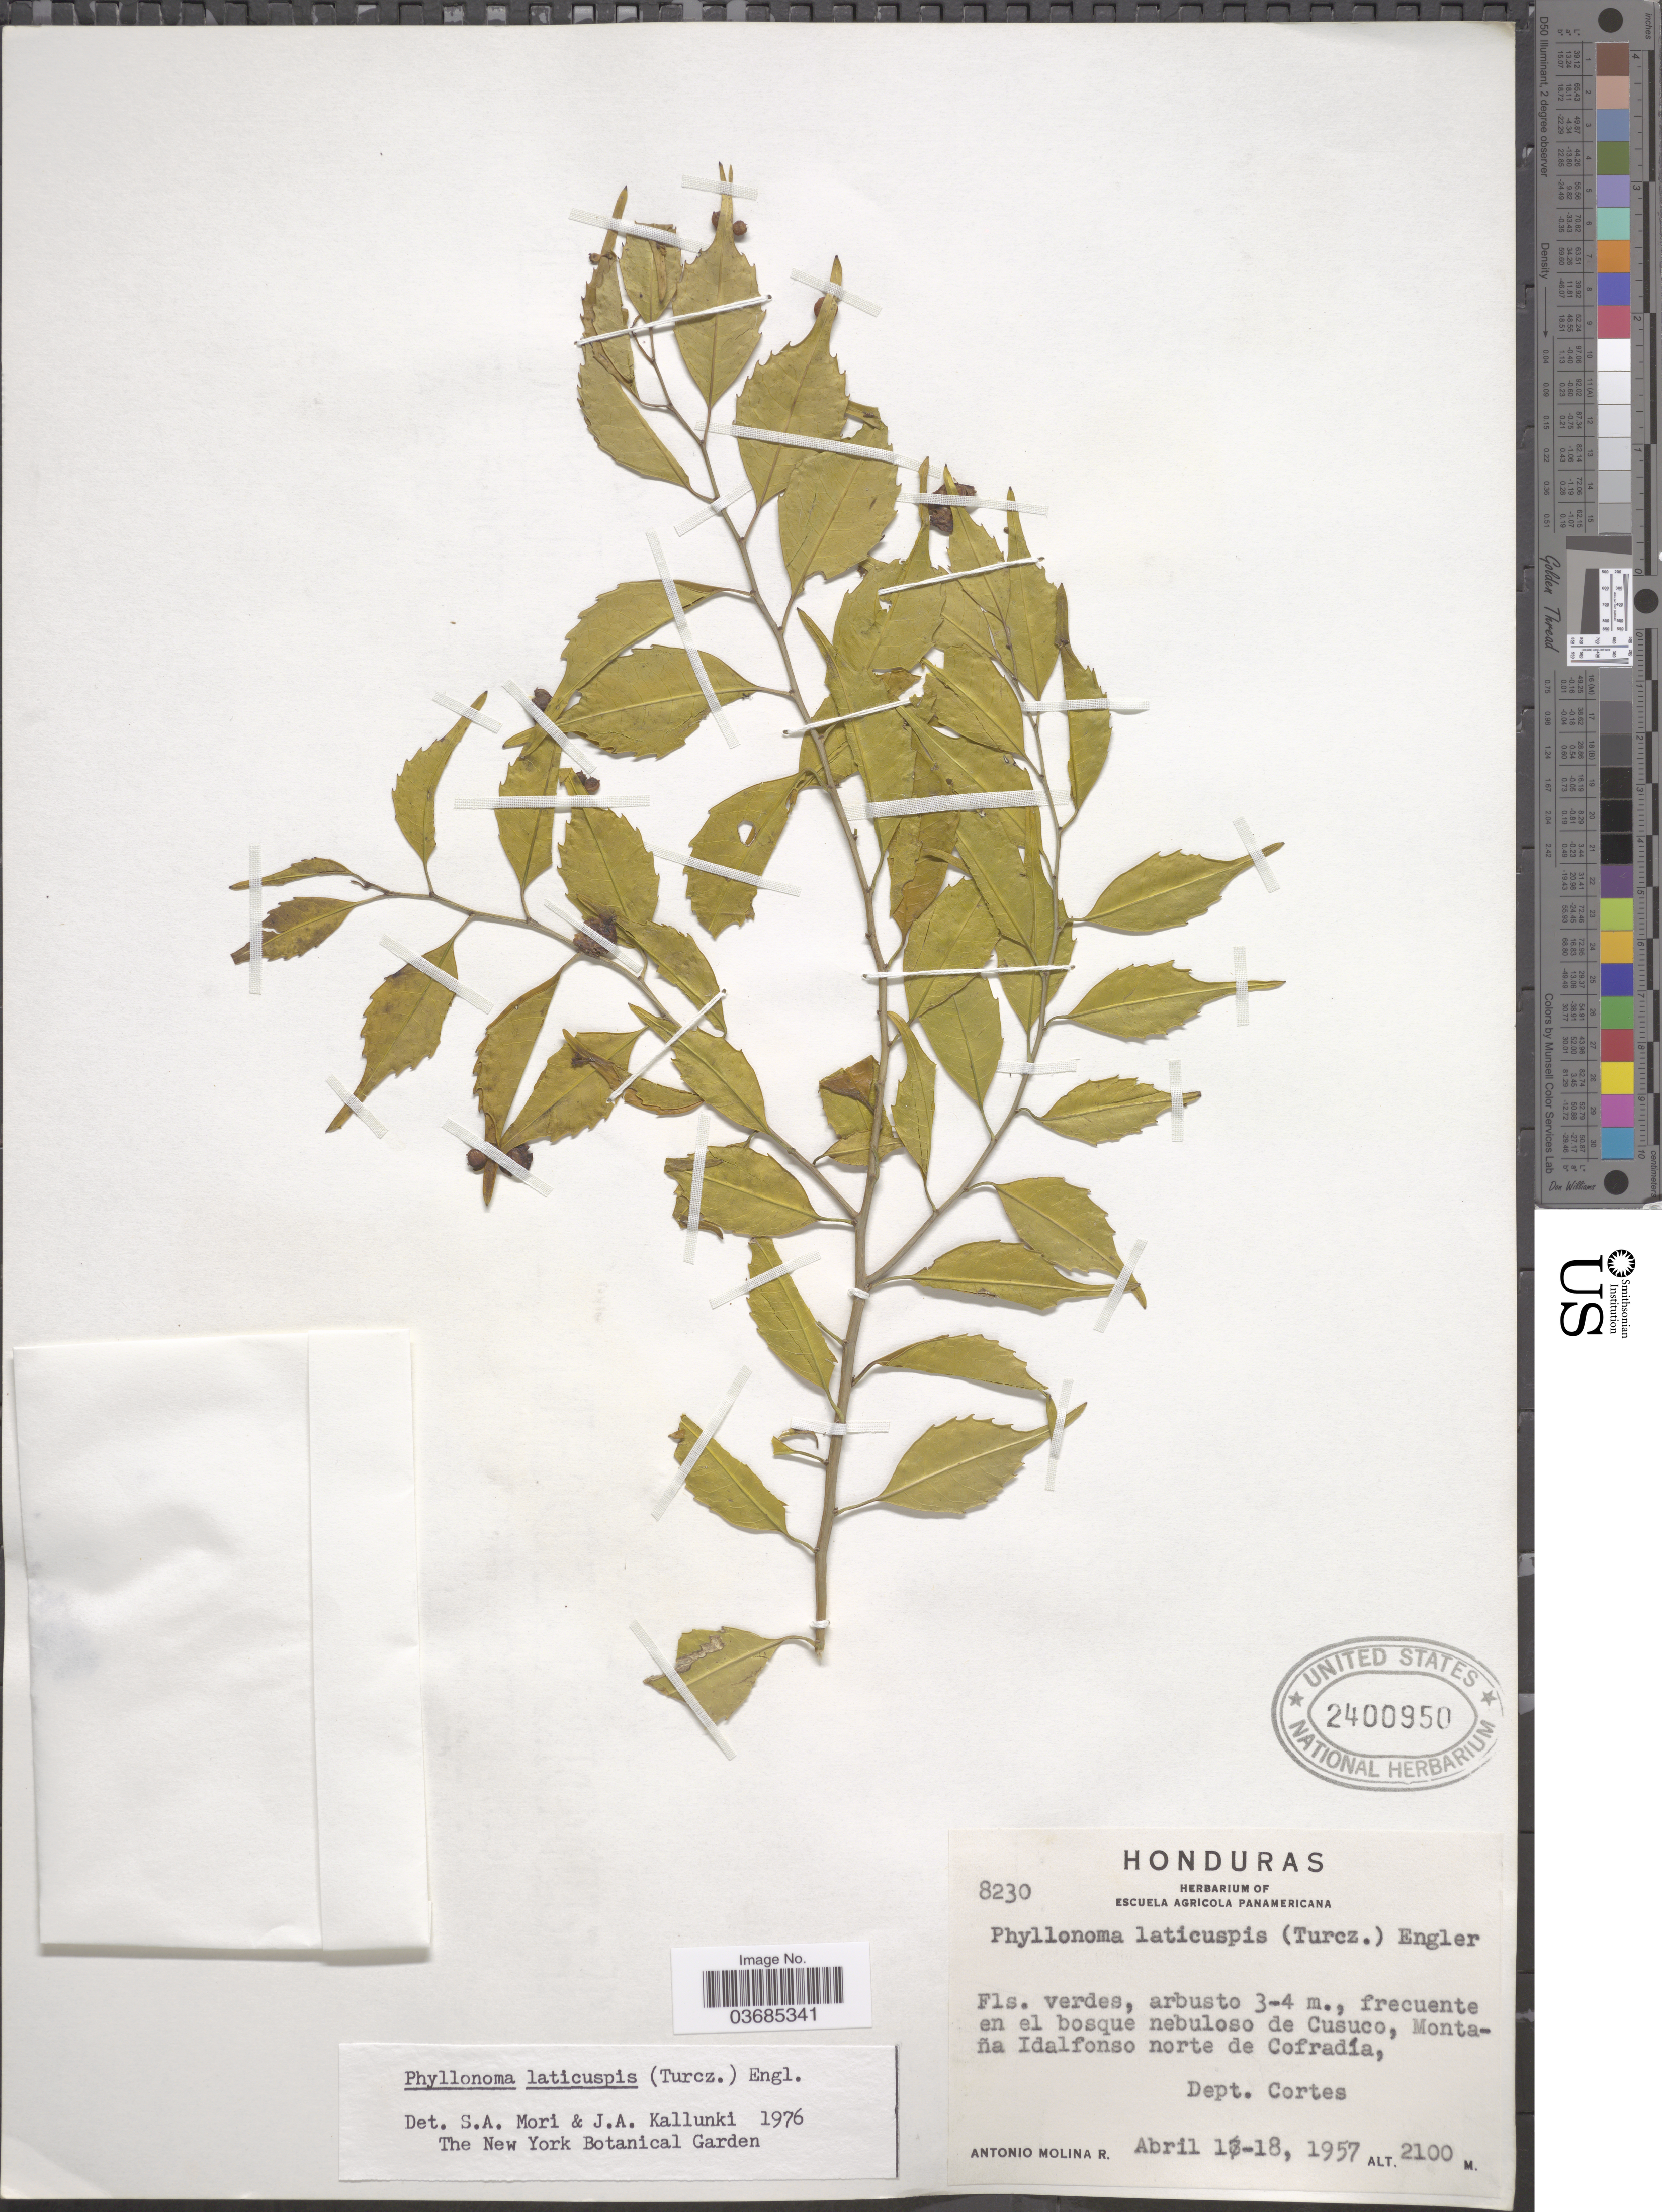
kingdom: Plantae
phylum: Tracheophyta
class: Magnoliopsida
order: Aquifoliales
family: Phyllonomaceae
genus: Phyllonoma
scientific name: Phyllonoma laticuspis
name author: (Turcz.) Engl.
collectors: A. Molina R.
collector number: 8230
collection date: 1957-04-18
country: Honduras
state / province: Cortes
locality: Frecuente en el bosque nebuloso de Cusuco, Montaña Idalfonso norte de Cofradía, Dept. Cortes.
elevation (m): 2100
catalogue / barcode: US 2400950